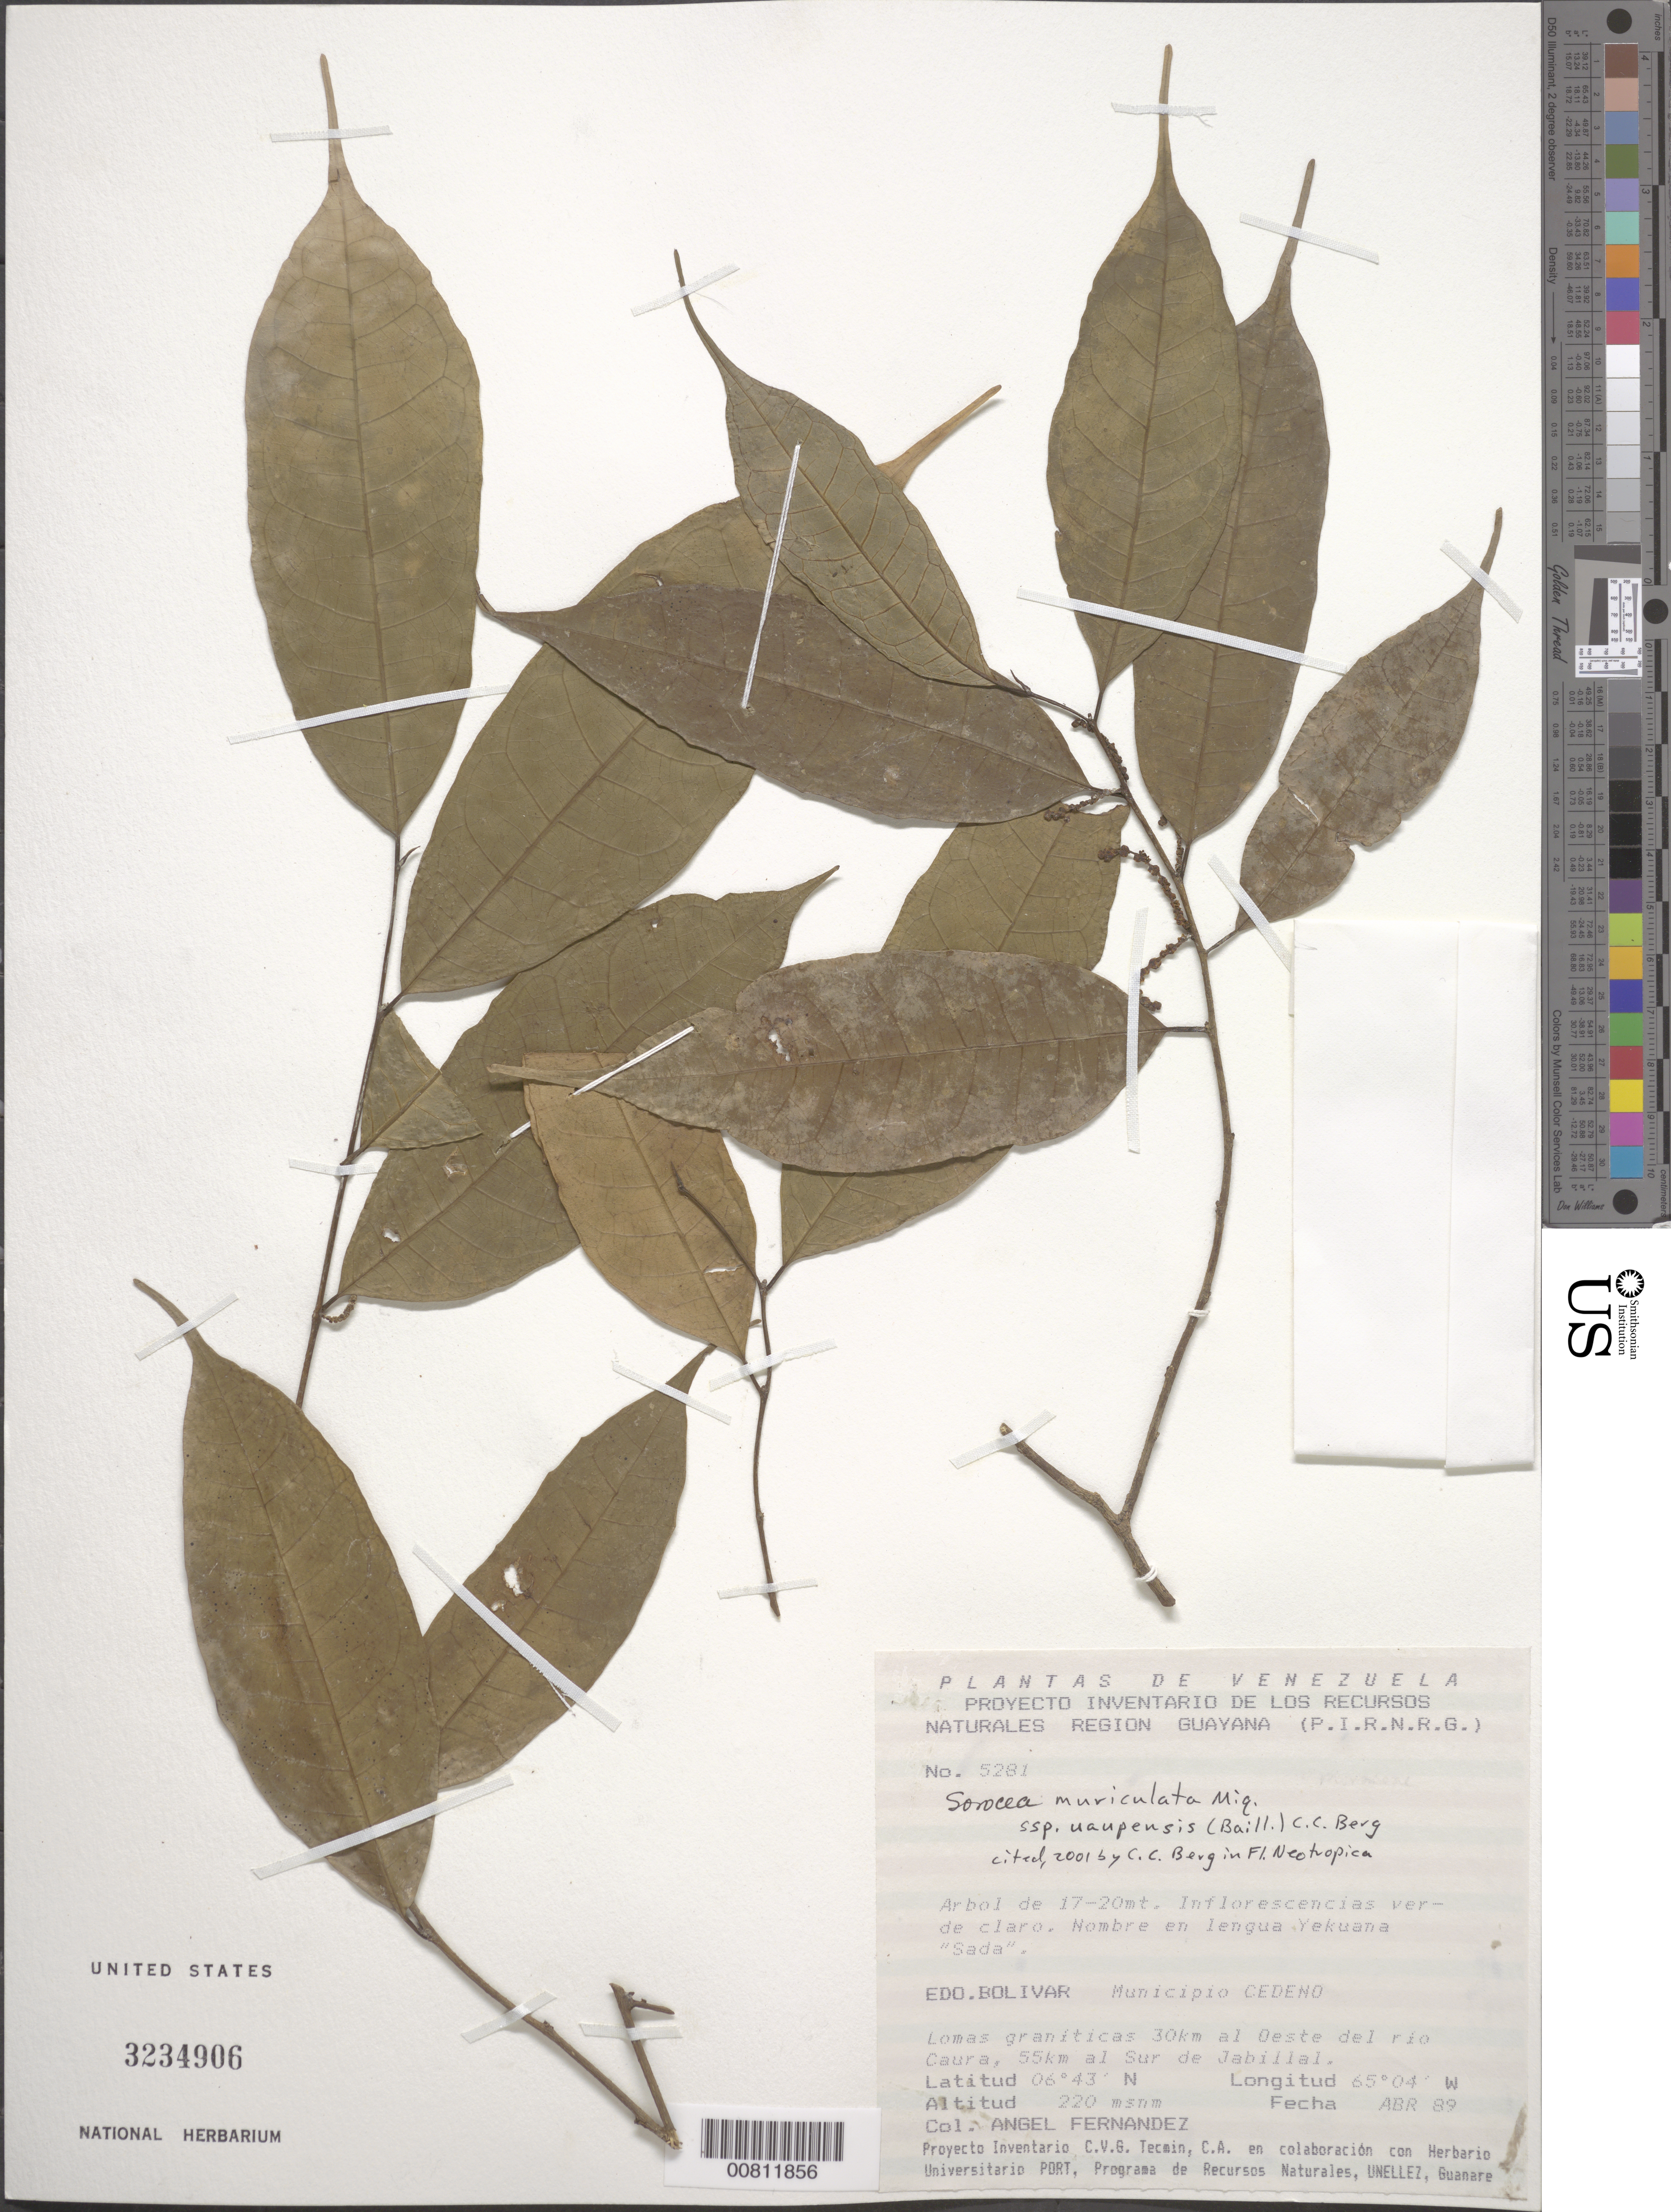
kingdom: Plantae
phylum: Tracheophyta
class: Magnoliopsida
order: Rosales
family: Moraceae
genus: Sorocea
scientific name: Sorocea muriculata subsp. uaupensis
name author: Miq.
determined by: Berg, C. C.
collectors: A. Fernández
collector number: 5281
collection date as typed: Apr-89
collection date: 1989-04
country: Venezuela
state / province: Bolívar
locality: Mun. Cedeño, 30 km al Oeste del Río Caura, 55 km al Sur de Jabillal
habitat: Granitic hills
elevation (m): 220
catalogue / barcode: US 3234906